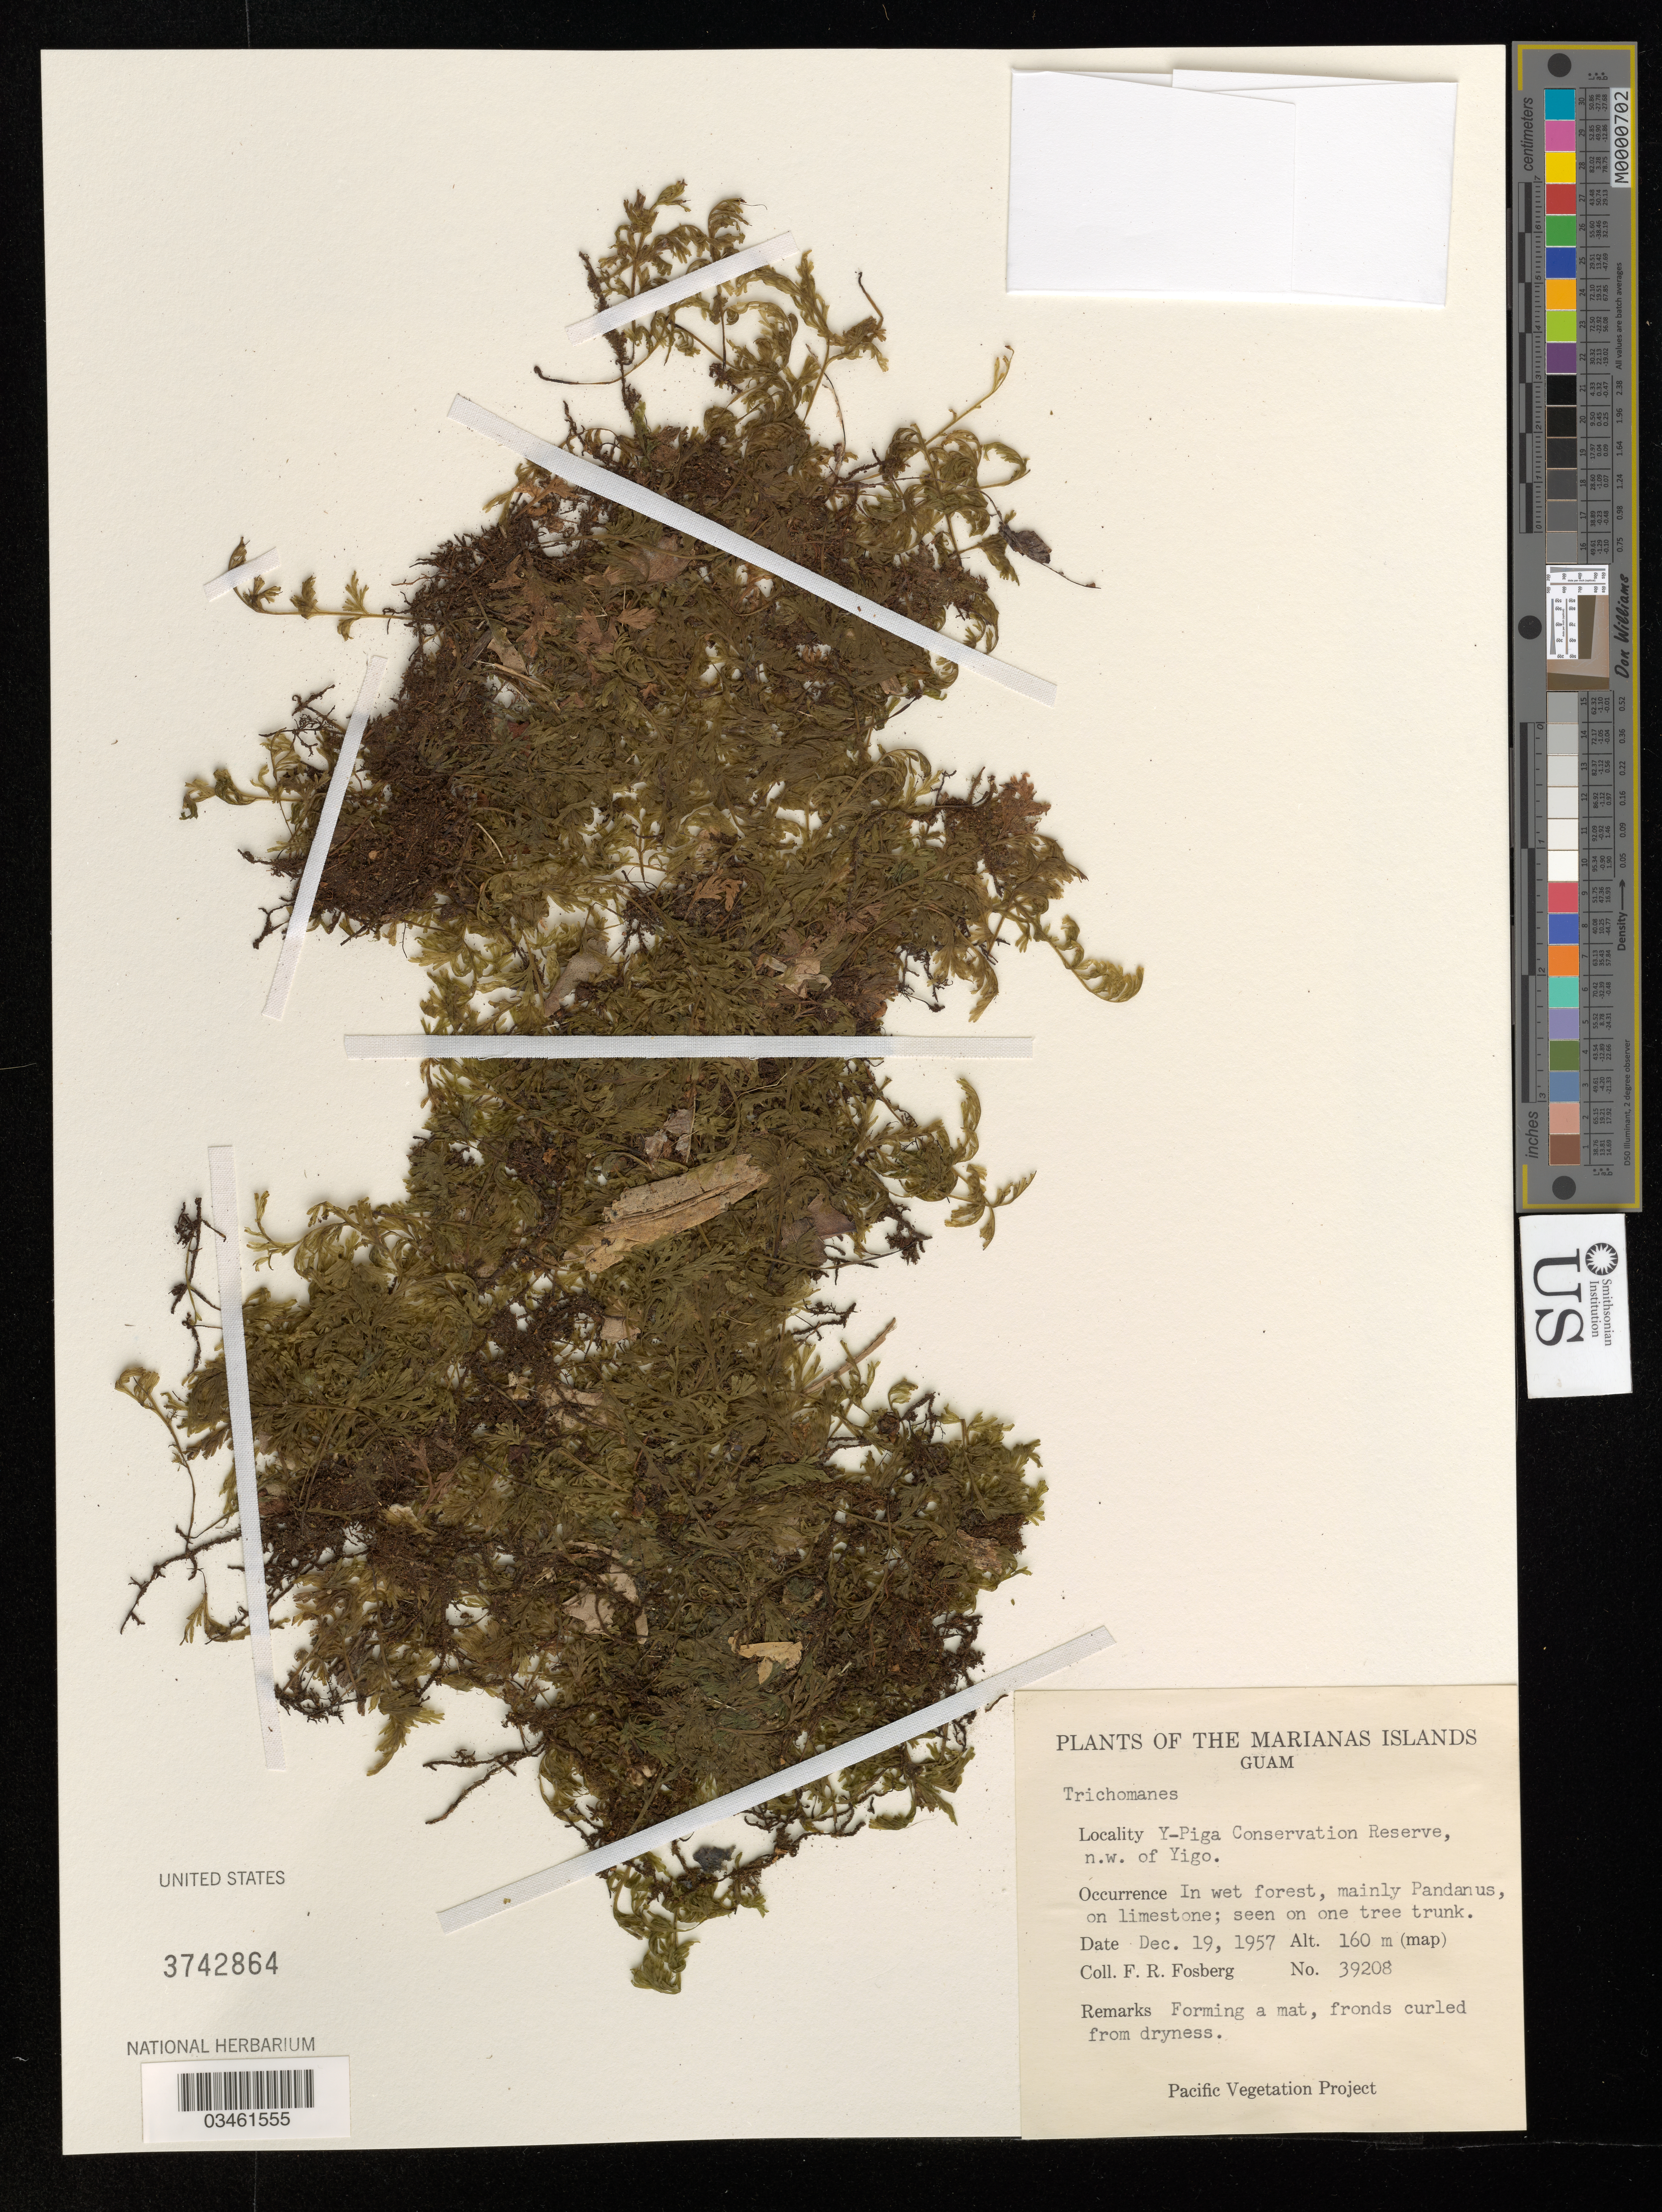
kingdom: Plantae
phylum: Tracheophyta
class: Polypodiopsida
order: Hymenophyllales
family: Hymenophyllaceae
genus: Trichomanes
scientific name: Trichomanes sp.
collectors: F. R. Fosberg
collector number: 39208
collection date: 1957-12-19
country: Guam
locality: The Marianas Islands. Y-Piga Conservation Reserve, n.w. of Yigo.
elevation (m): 160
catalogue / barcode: US 3742864